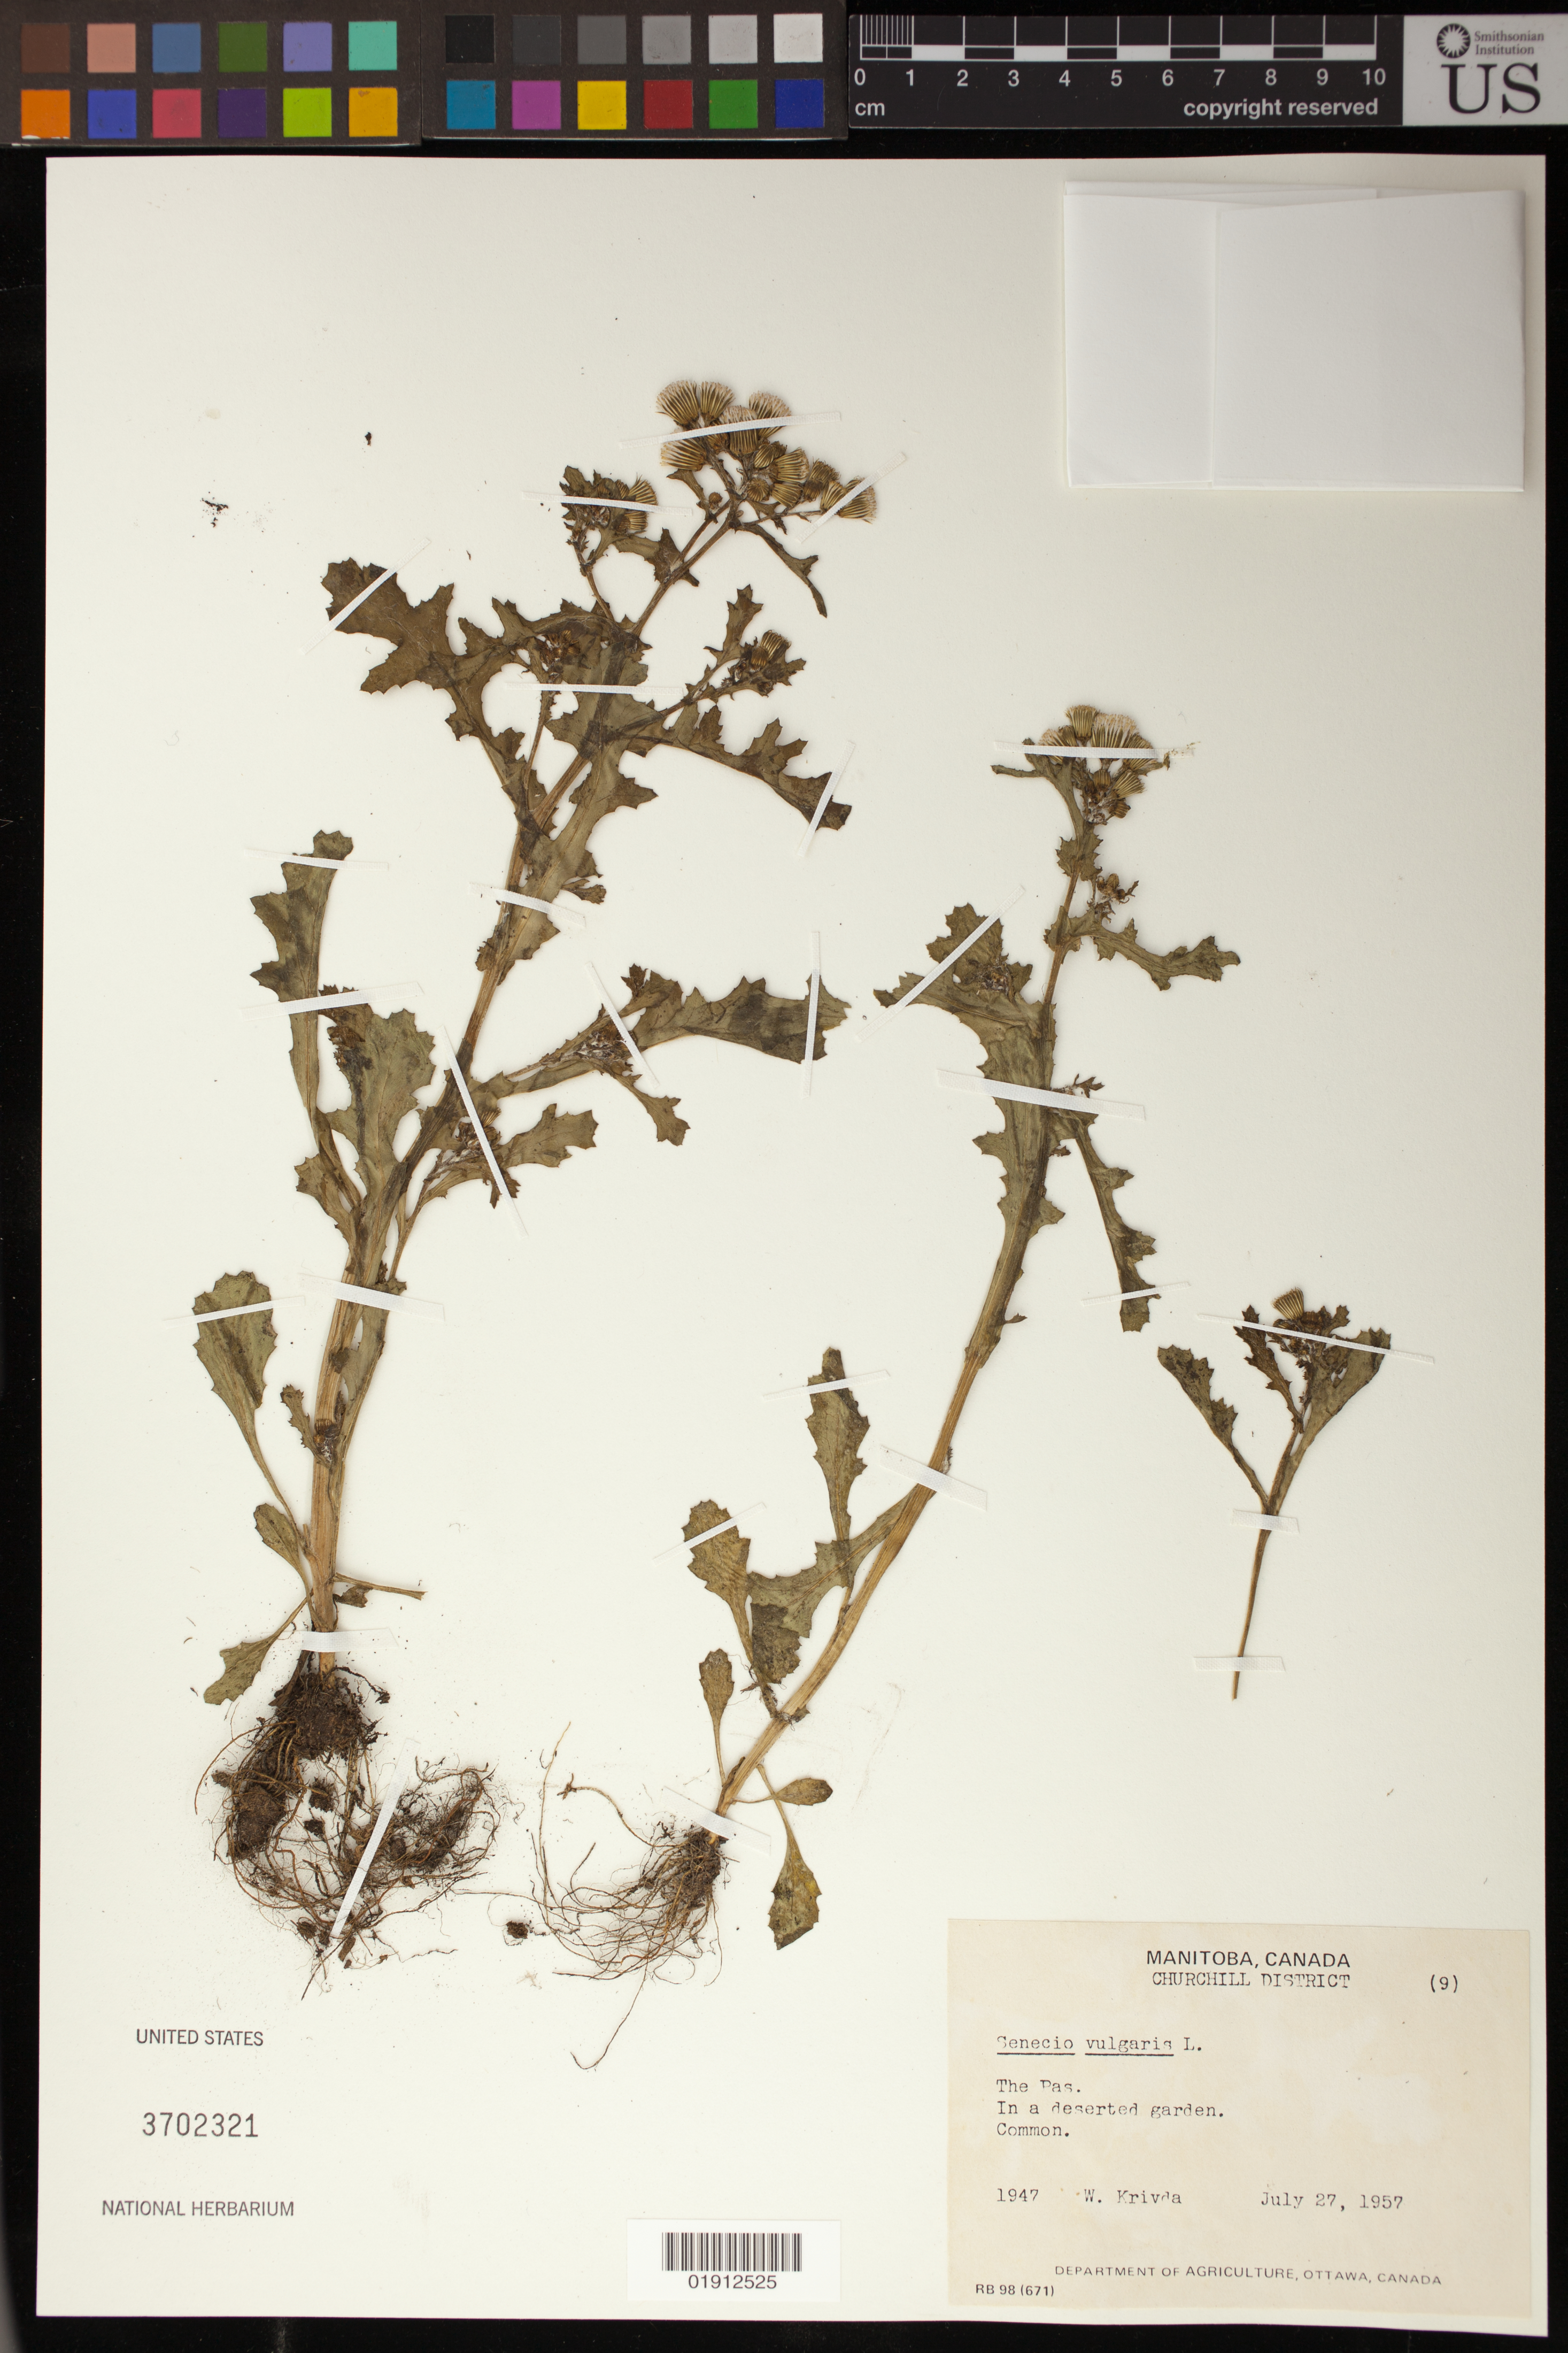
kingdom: Plantae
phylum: Tracheophyta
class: Magnoliopsida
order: Asterales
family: Asteraceae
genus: Senecio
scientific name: Senecio vulgaris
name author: L.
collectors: W. Krivda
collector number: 1947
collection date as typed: August 25, 1957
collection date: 1957-08-25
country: Canada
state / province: Manitoba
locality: Churchill District, The Pas. In a shallow, wet ditch.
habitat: In a deserted garden.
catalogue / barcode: US 3702321